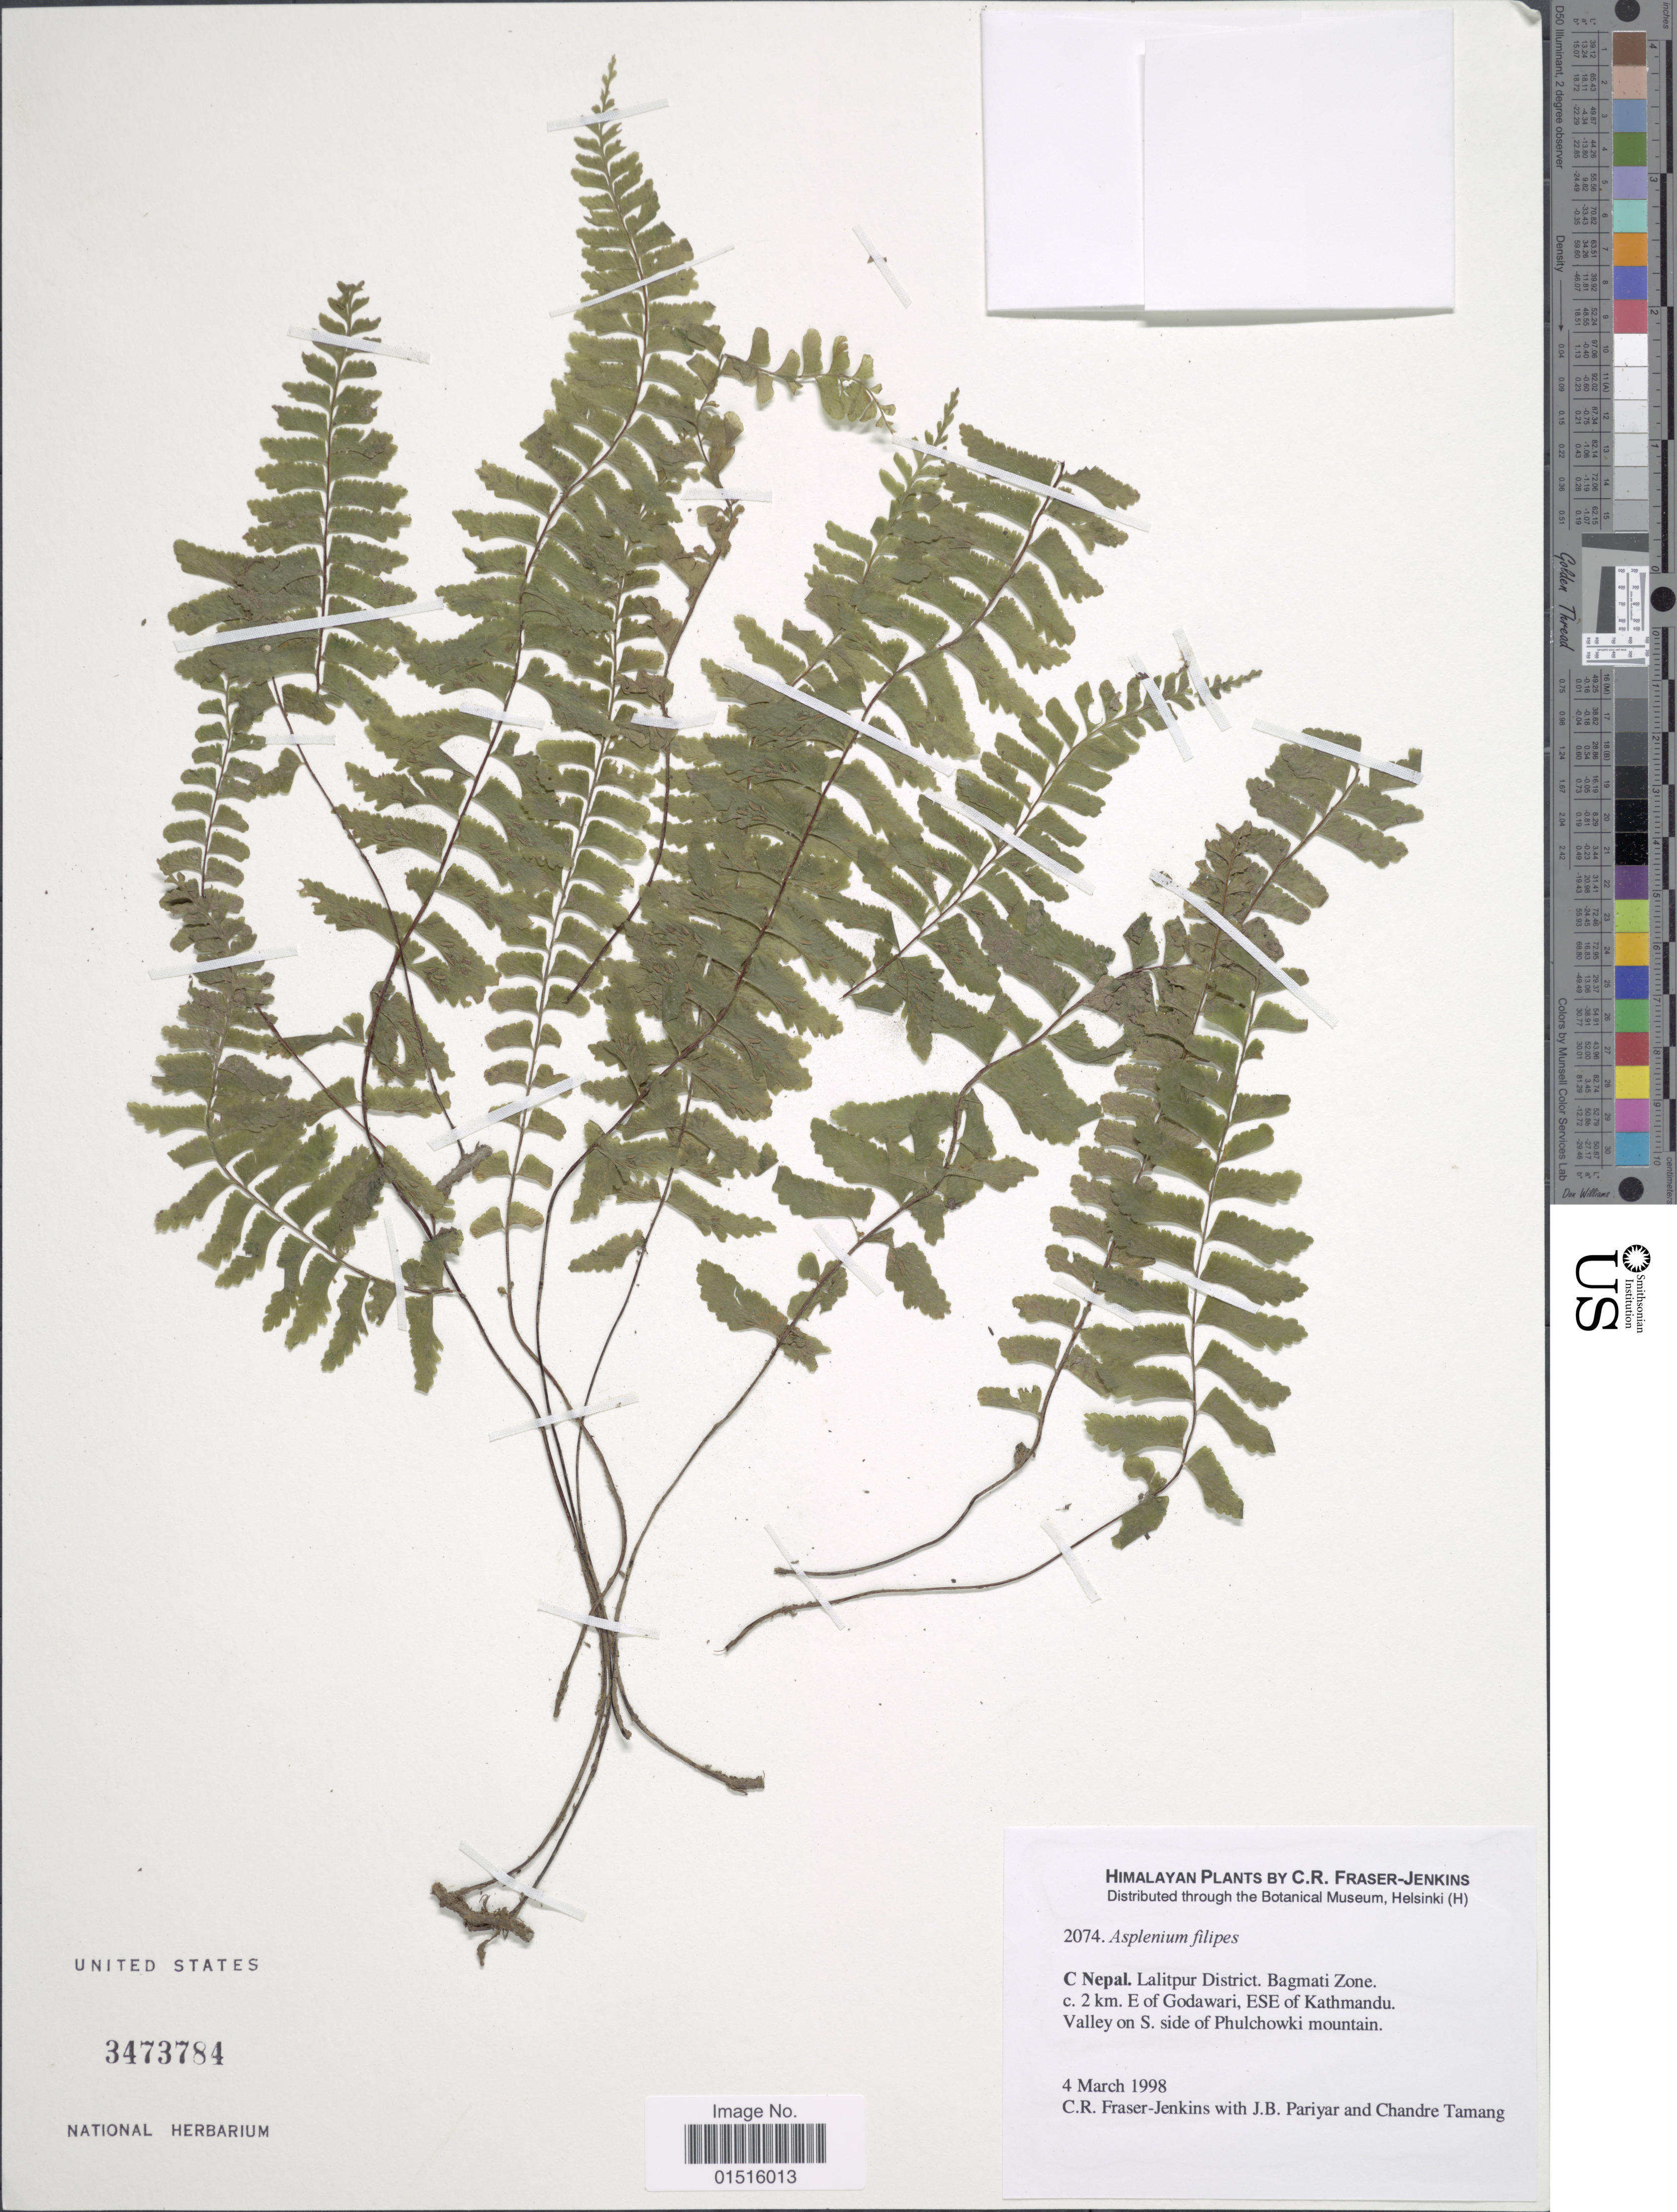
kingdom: Plantae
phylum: Tracheophyta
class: Polypodiopsida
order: Polypodiales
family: Aspleniaceae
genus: Asplenium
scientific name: Asplenium sp.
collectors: C. R. Fraser-Jenkins, J. Pariyar & C. Tamang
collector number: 2074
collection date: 1998-03-04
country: Nepal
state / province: Bagmati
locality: Lalitpur, c. 2 km. E. of Godawari, ESE of Kathmandu. Valley on S. side of Phulchowki mountain. Himalyan Plants. C. nepal.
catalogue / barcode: US 3473784